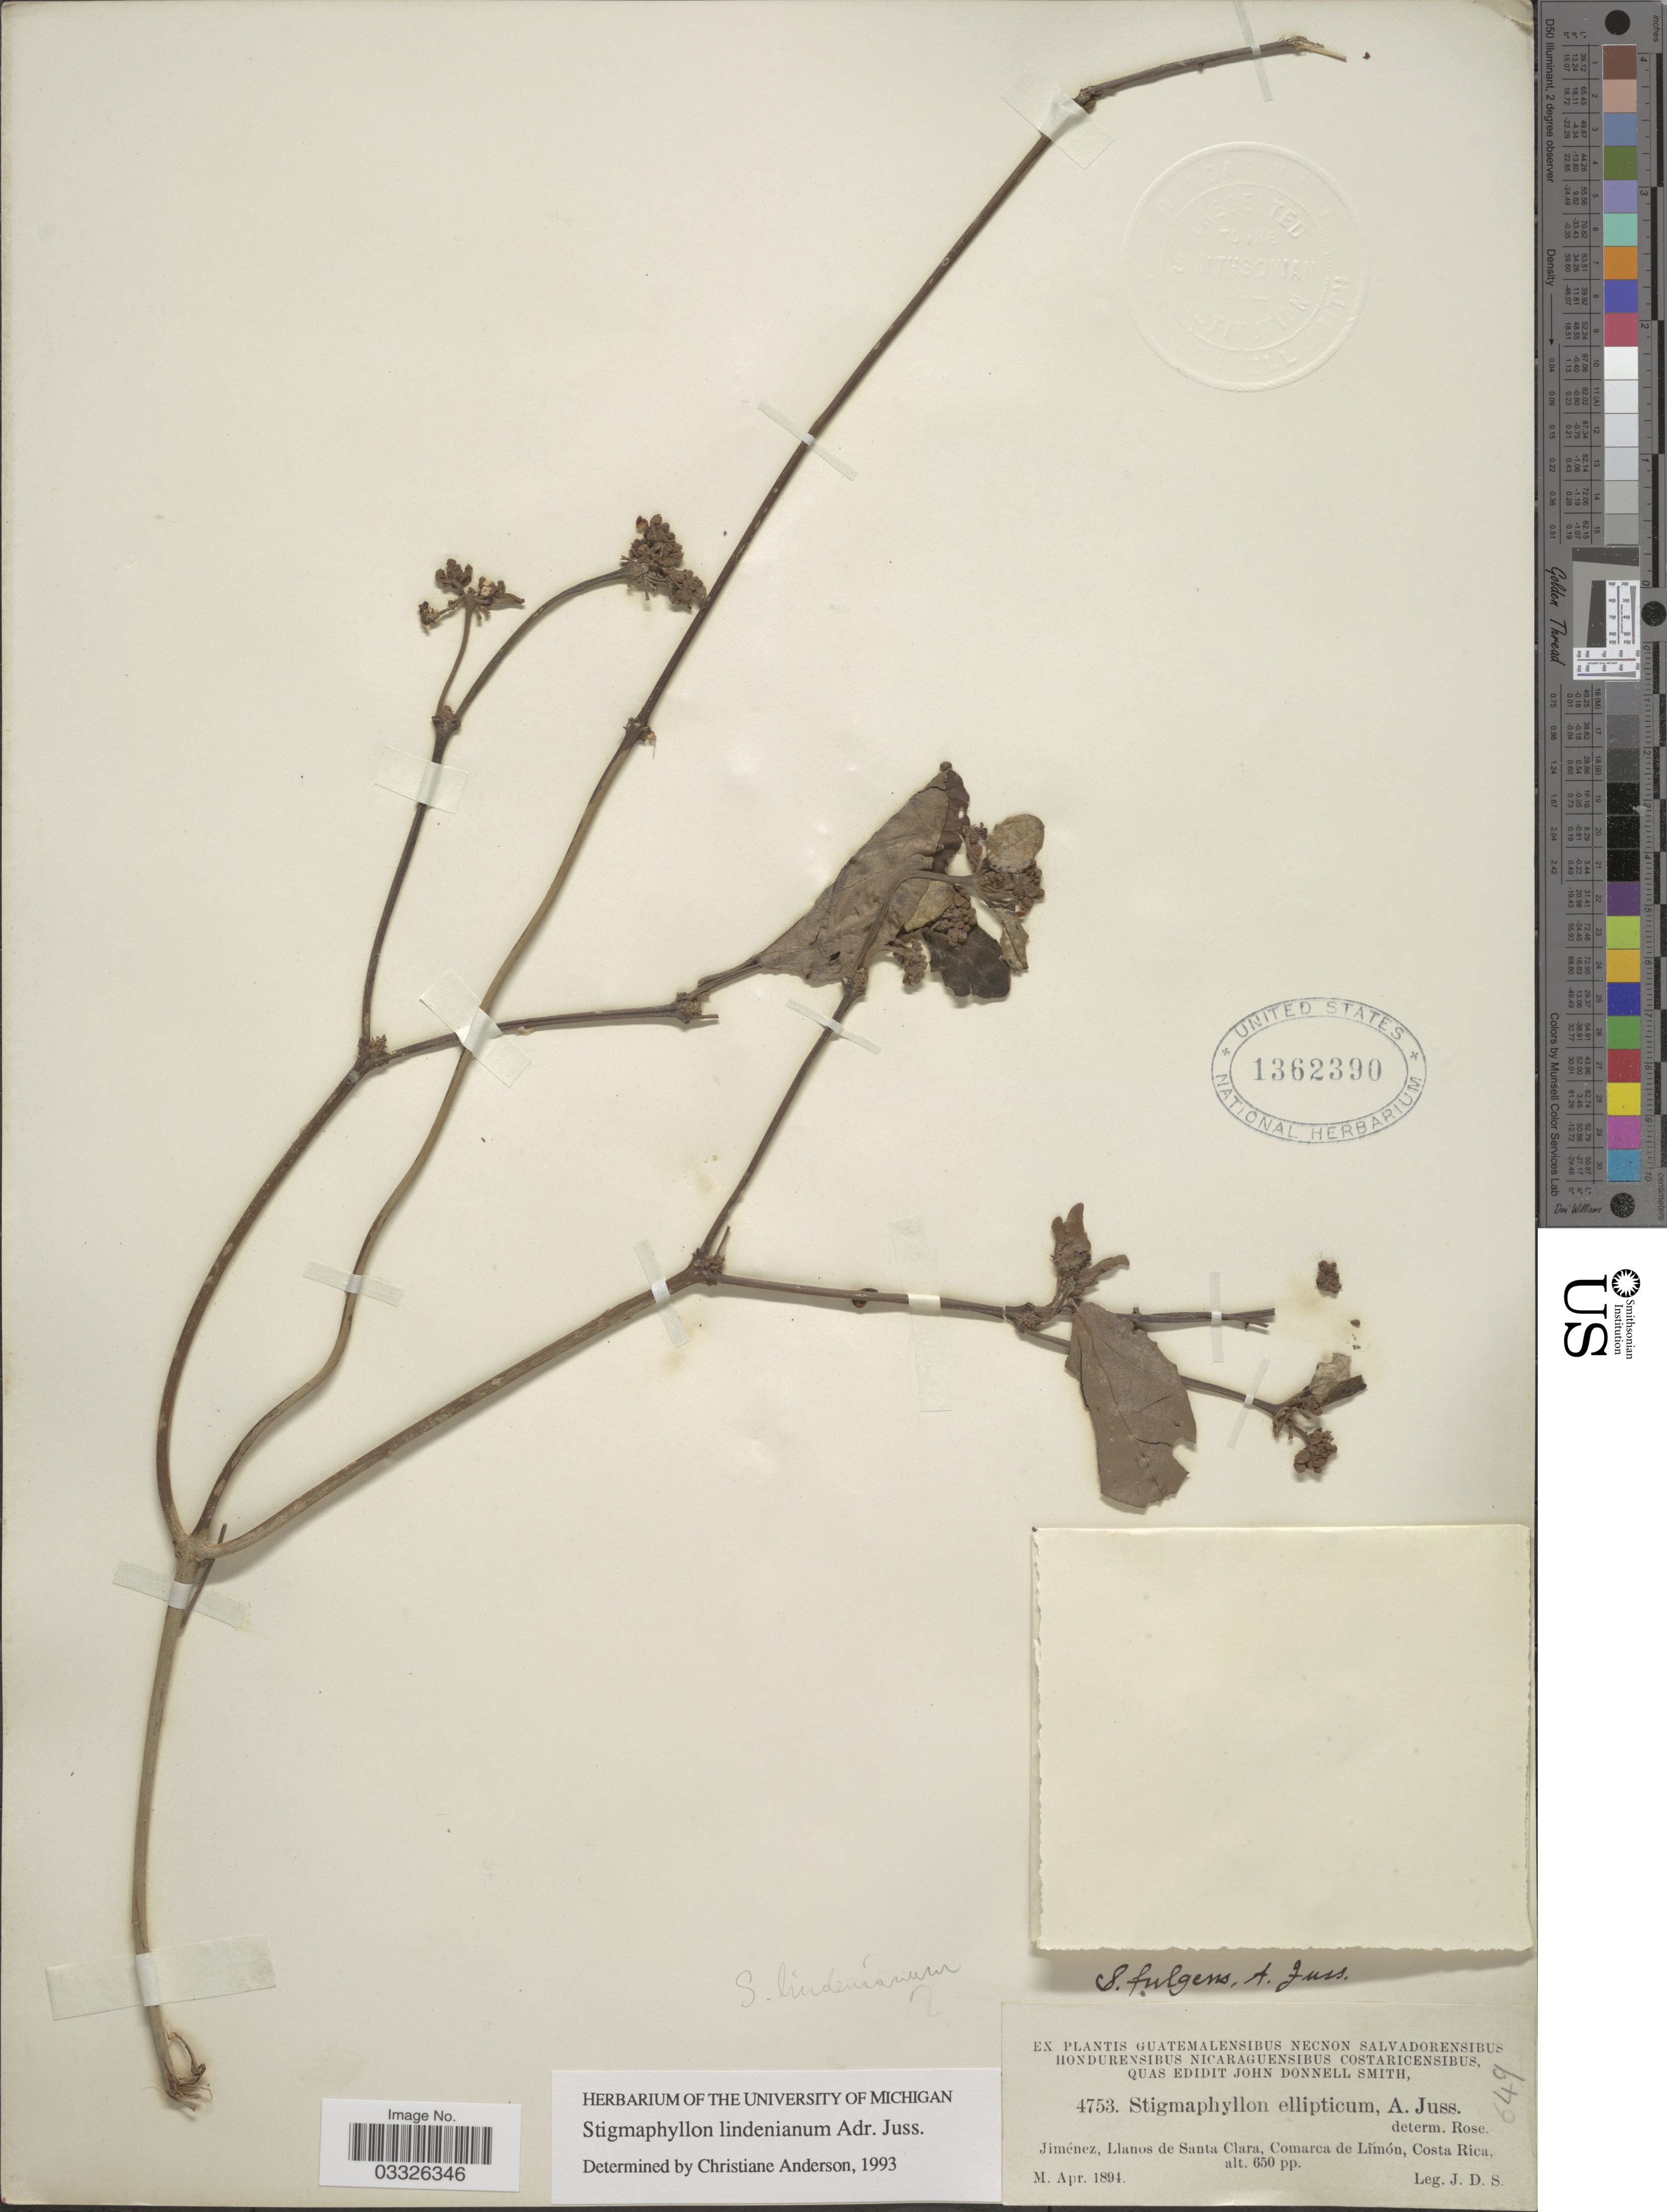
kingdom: Plantae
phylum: Tracheophyta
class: Magnoliopsida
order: Malpighiales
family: Malpighiaceae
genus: Stigmaphyllon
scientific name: Stigmaphyllon lindenianum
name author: A. Juss.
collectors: J. Donnell Smith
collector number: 4753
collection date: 1894-04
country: Costa Rica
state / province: Limón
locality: Jiménez, Llanos de Santa Clara, Comarca de Limón.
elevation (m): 198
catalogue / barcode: US 1362390